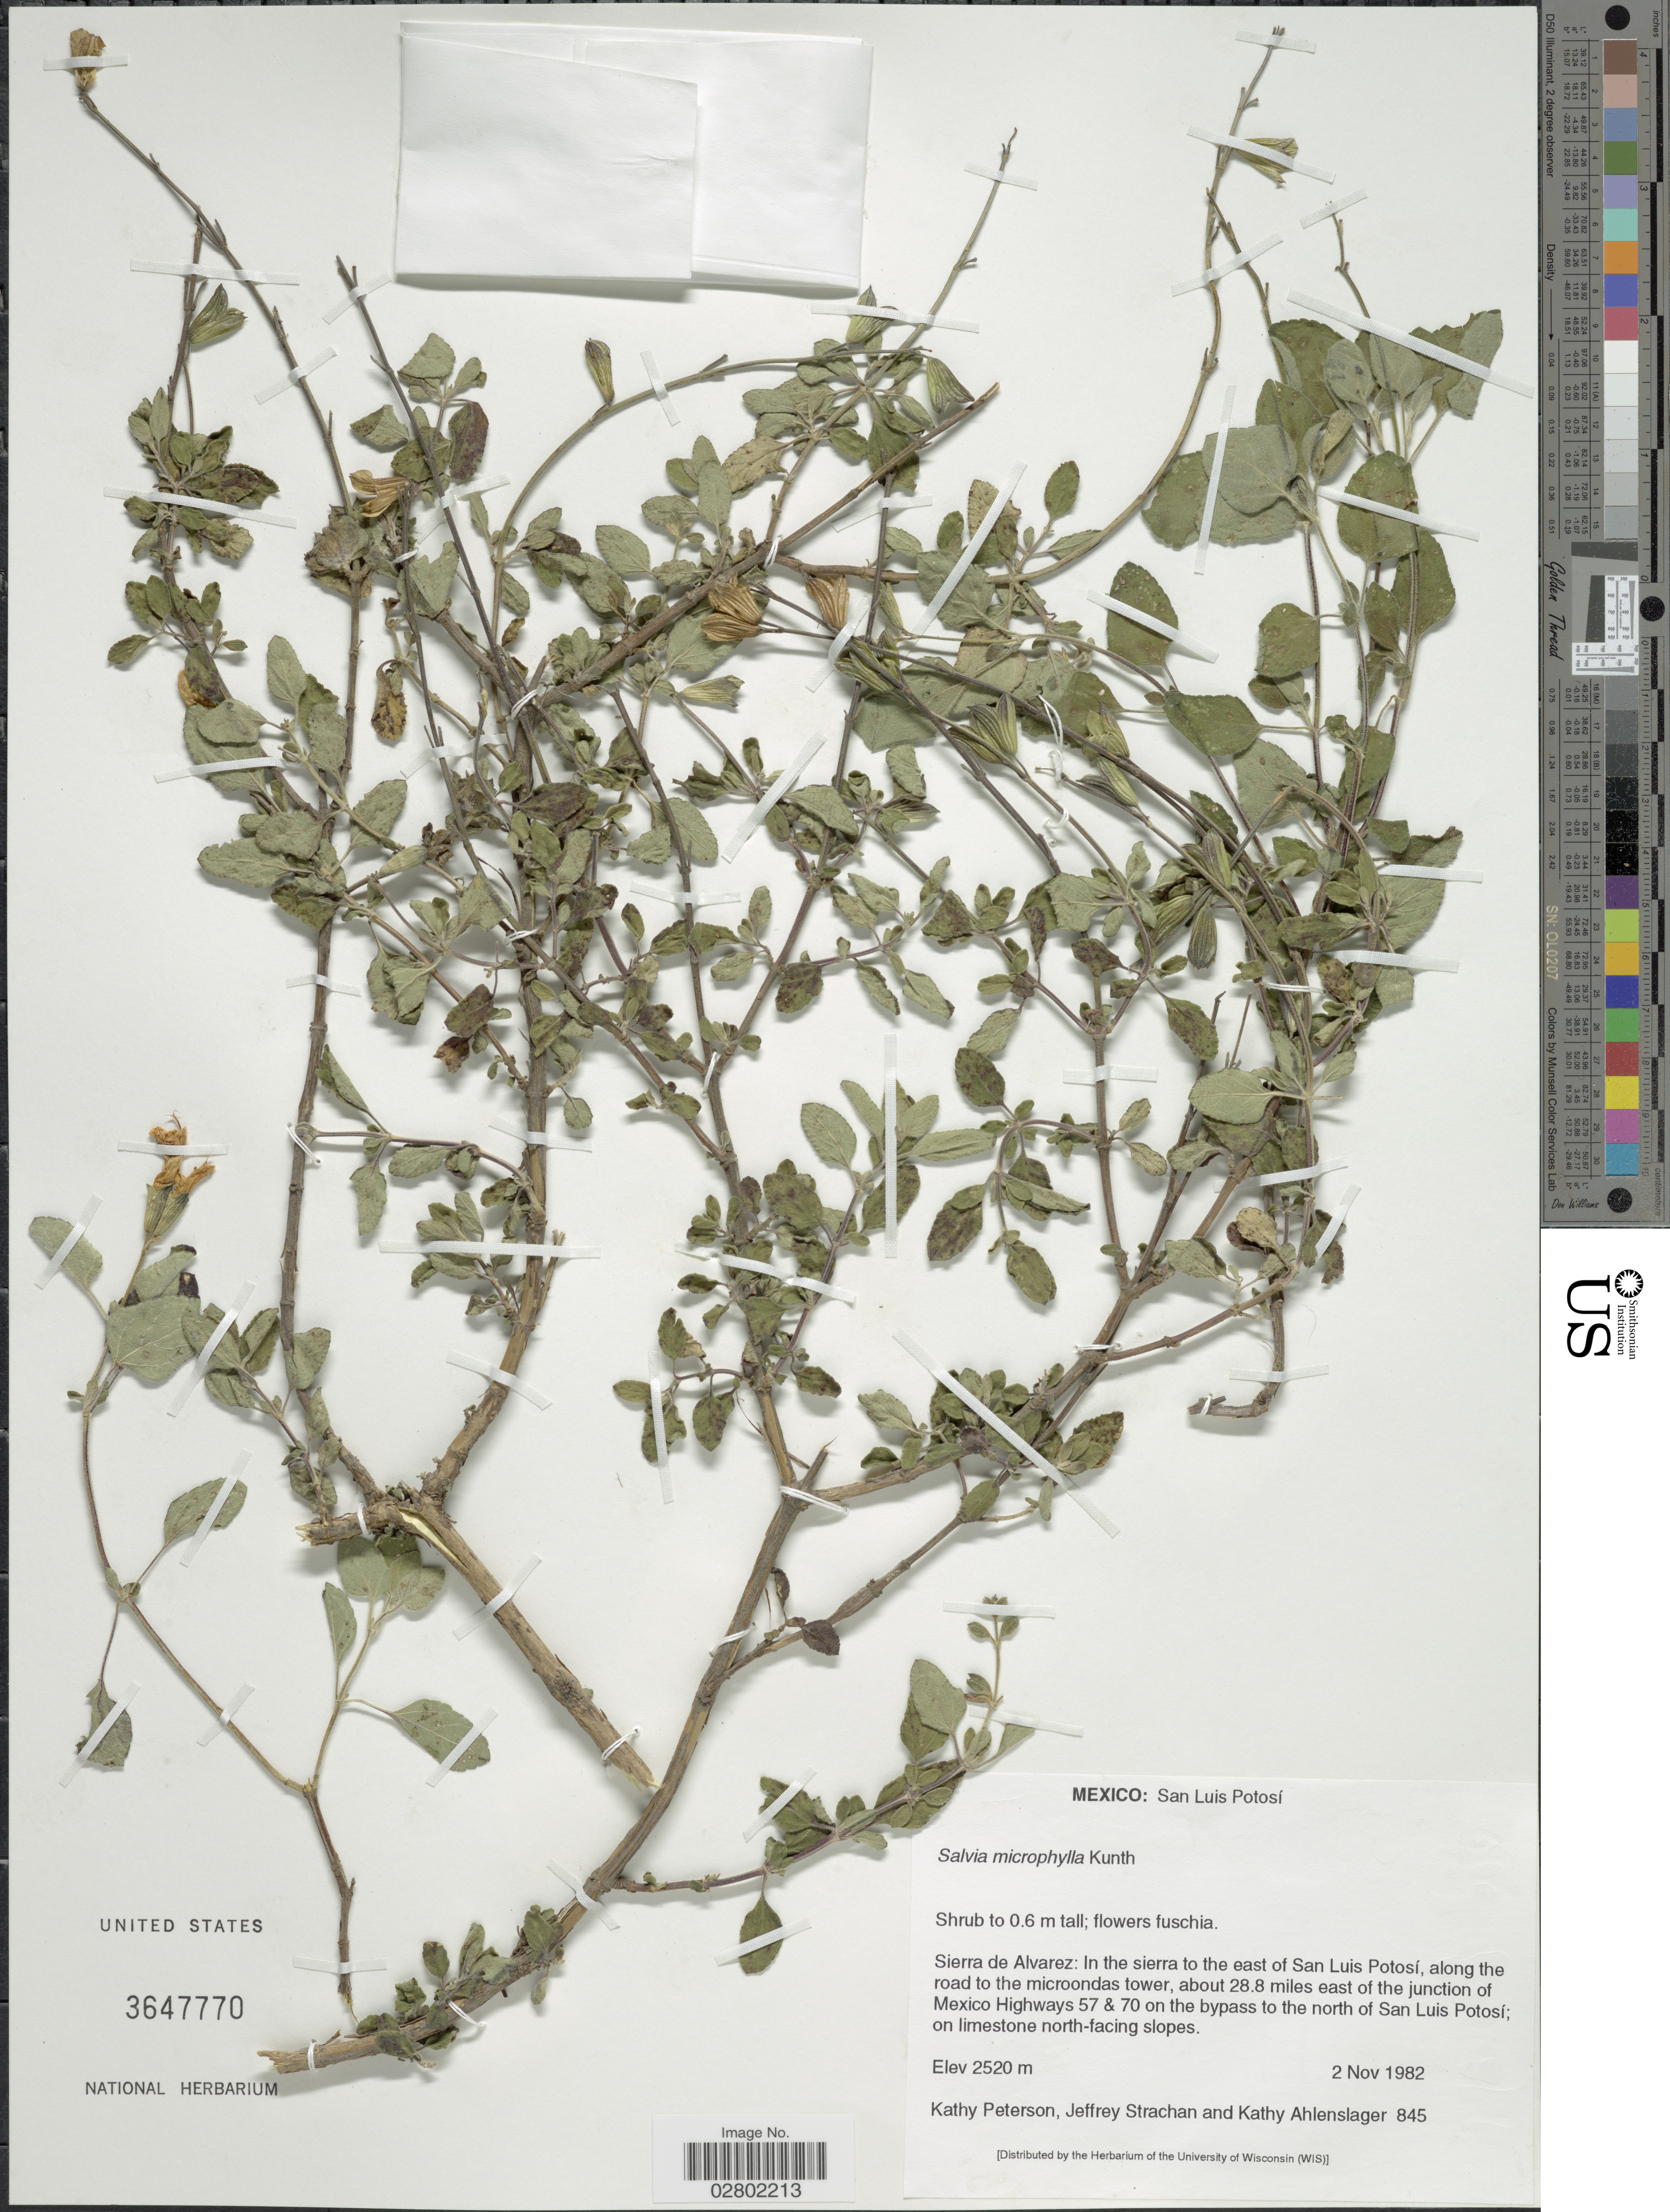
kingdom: Plantae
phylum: Tracheophyta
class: Magnoliopsida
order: Lamiales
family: Lamiaceae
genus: Salvia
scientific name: Salvia microphylla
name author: Kunth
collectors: K. Peterson, J. Strachan & K. Ahlenslager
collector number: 845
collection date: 1982-11-02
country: Mexico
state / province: San Luis Potosí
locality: Sierra de Alvarez: In the sierra to the east of San Luis Potosí, along the road to the microondas tower, about 28.8 miles east of the junction of Mexico Highway 57 & 70 on the bypass to the north of San Luis Potosí.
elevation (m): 2520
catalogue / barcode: US 3647770